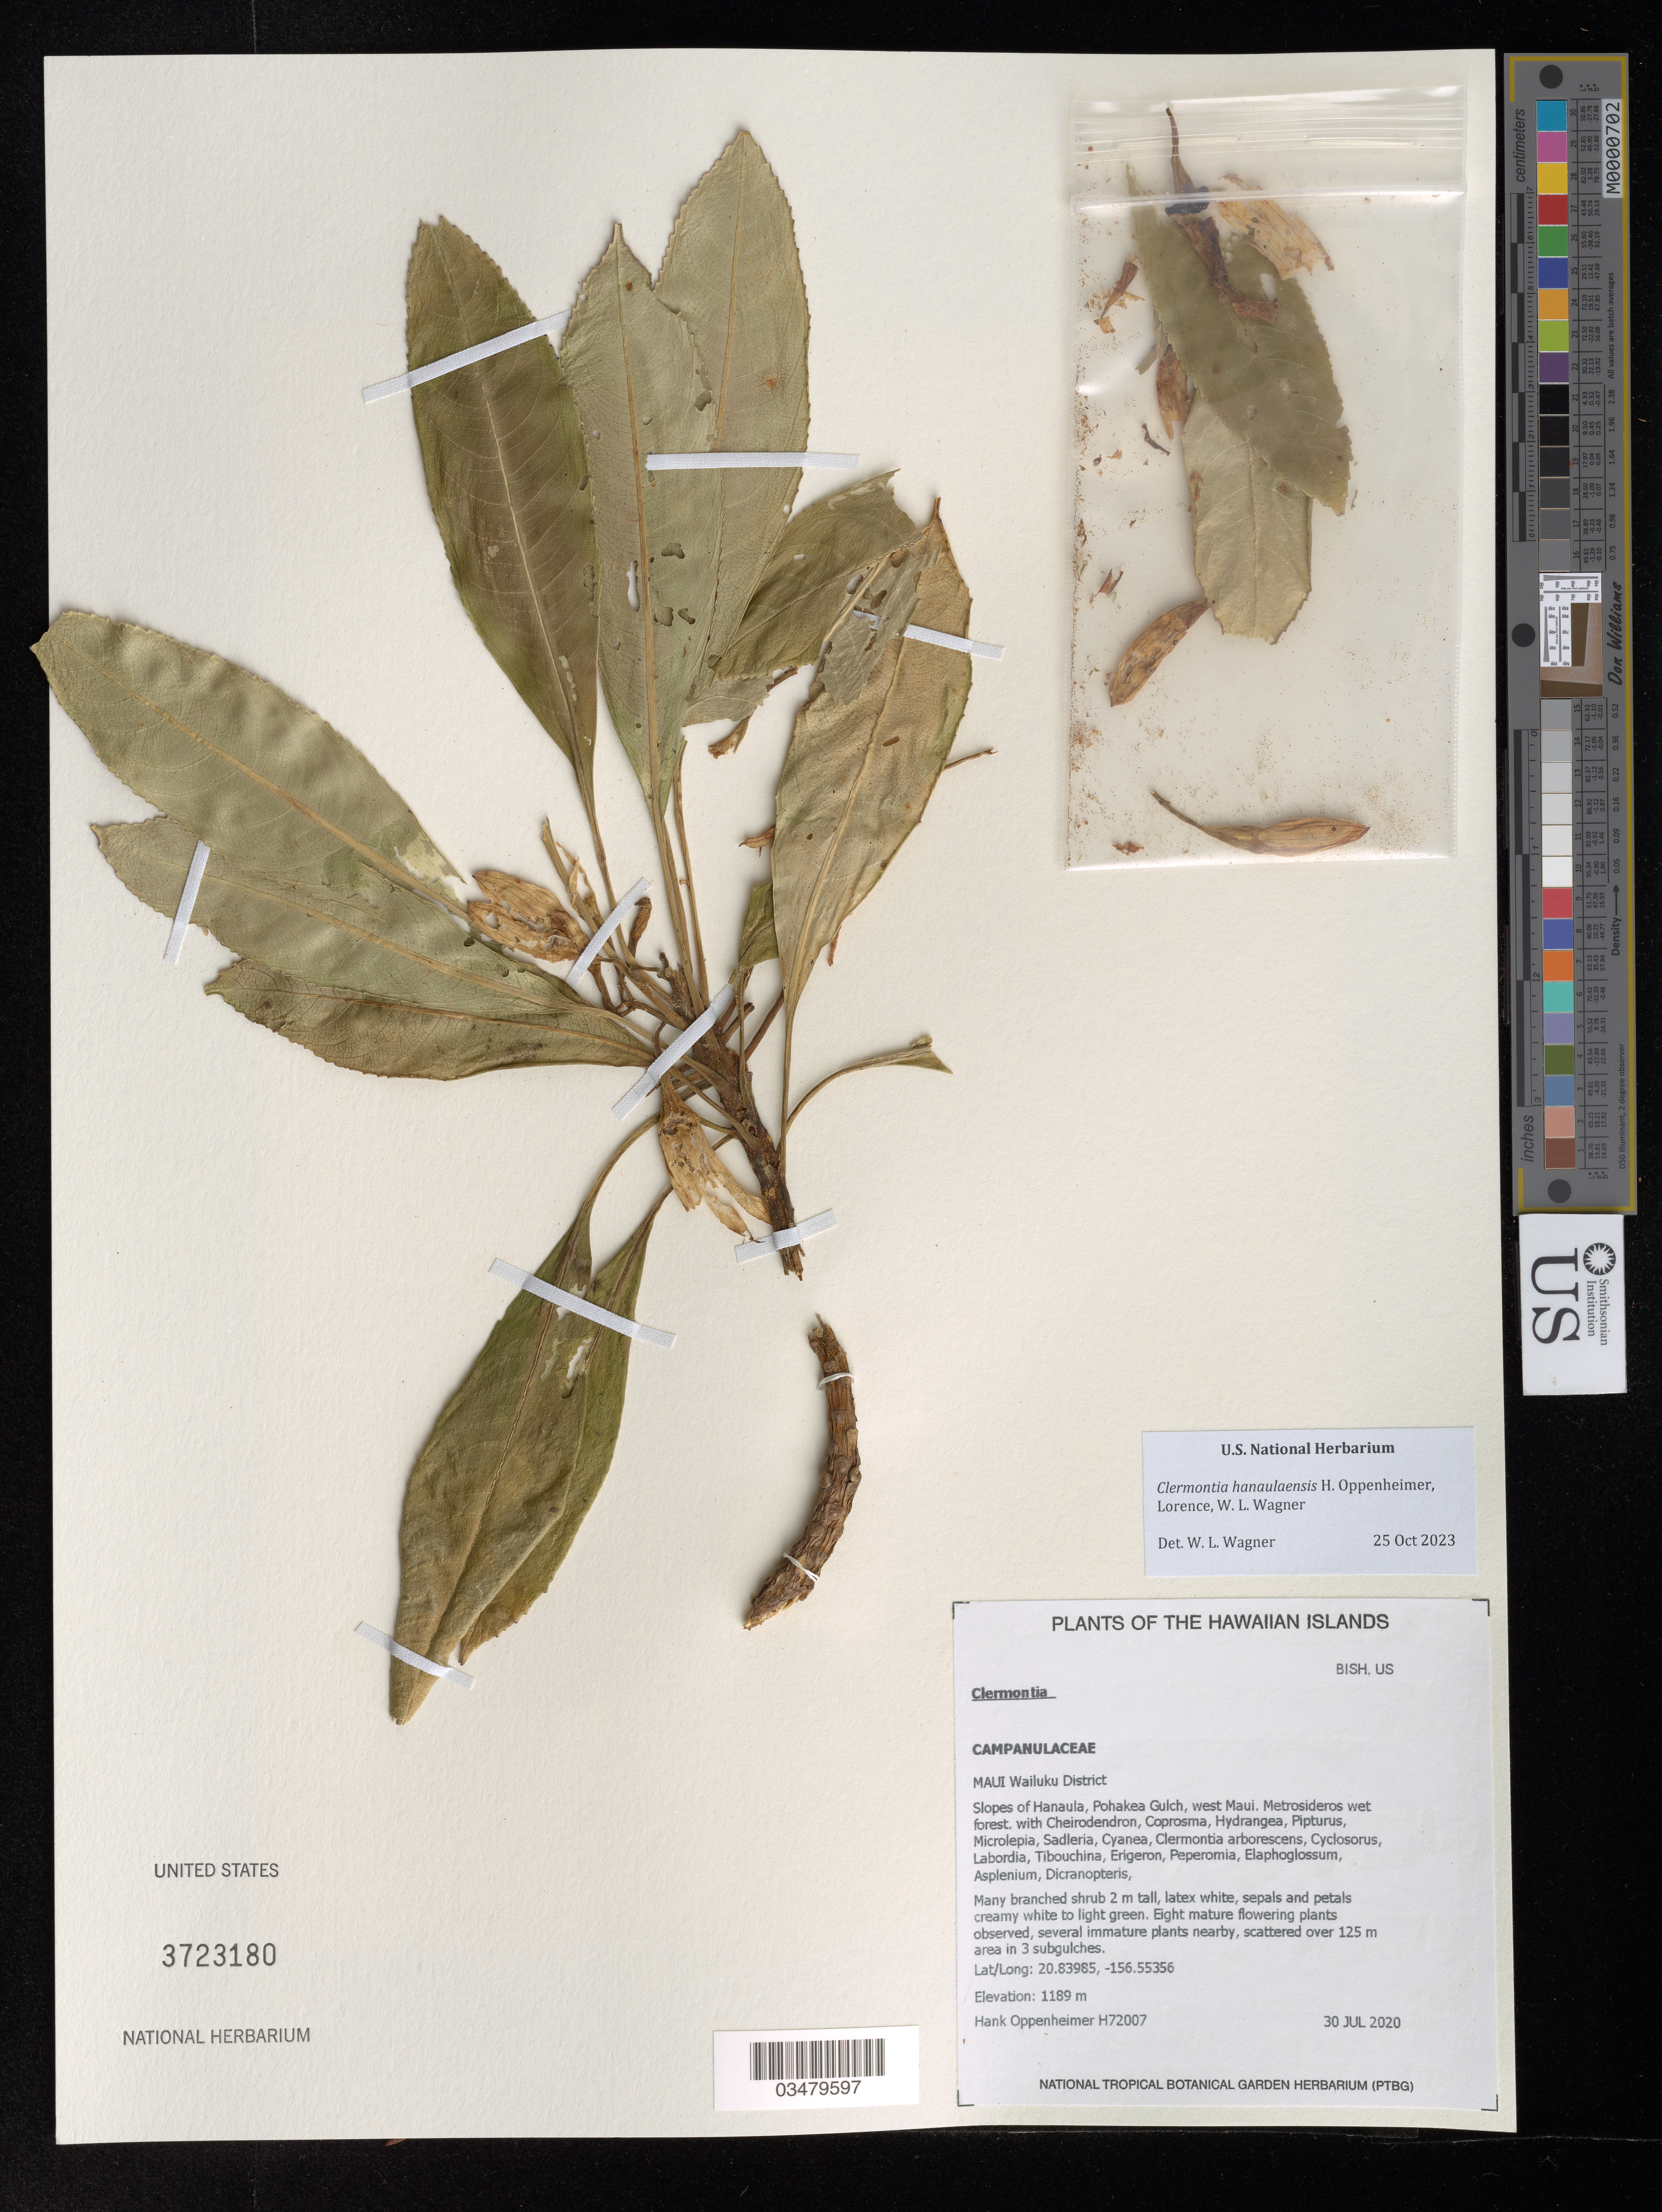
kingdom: Plantae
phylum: Tracheophyta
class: Magnoliopsida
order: Asterales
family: Campanulaceae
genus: Clermontia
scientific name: Clermontia hanaulaensis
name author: H. Oppenh. et al.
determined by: Wagner, W. L., (BOT), Smithsonian Institution - National Museum of Natural History (UNITED STATES)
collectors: H. L. Oppenheimer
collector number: H72007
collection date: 2020-07-30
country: United States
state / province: Hawaii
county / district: Maui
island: Maui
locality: Wailuku District, West Maui, slopes of Hanaula, Pohakea Gulch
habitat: Wet forest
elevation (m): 1189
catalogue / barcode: US 3723180